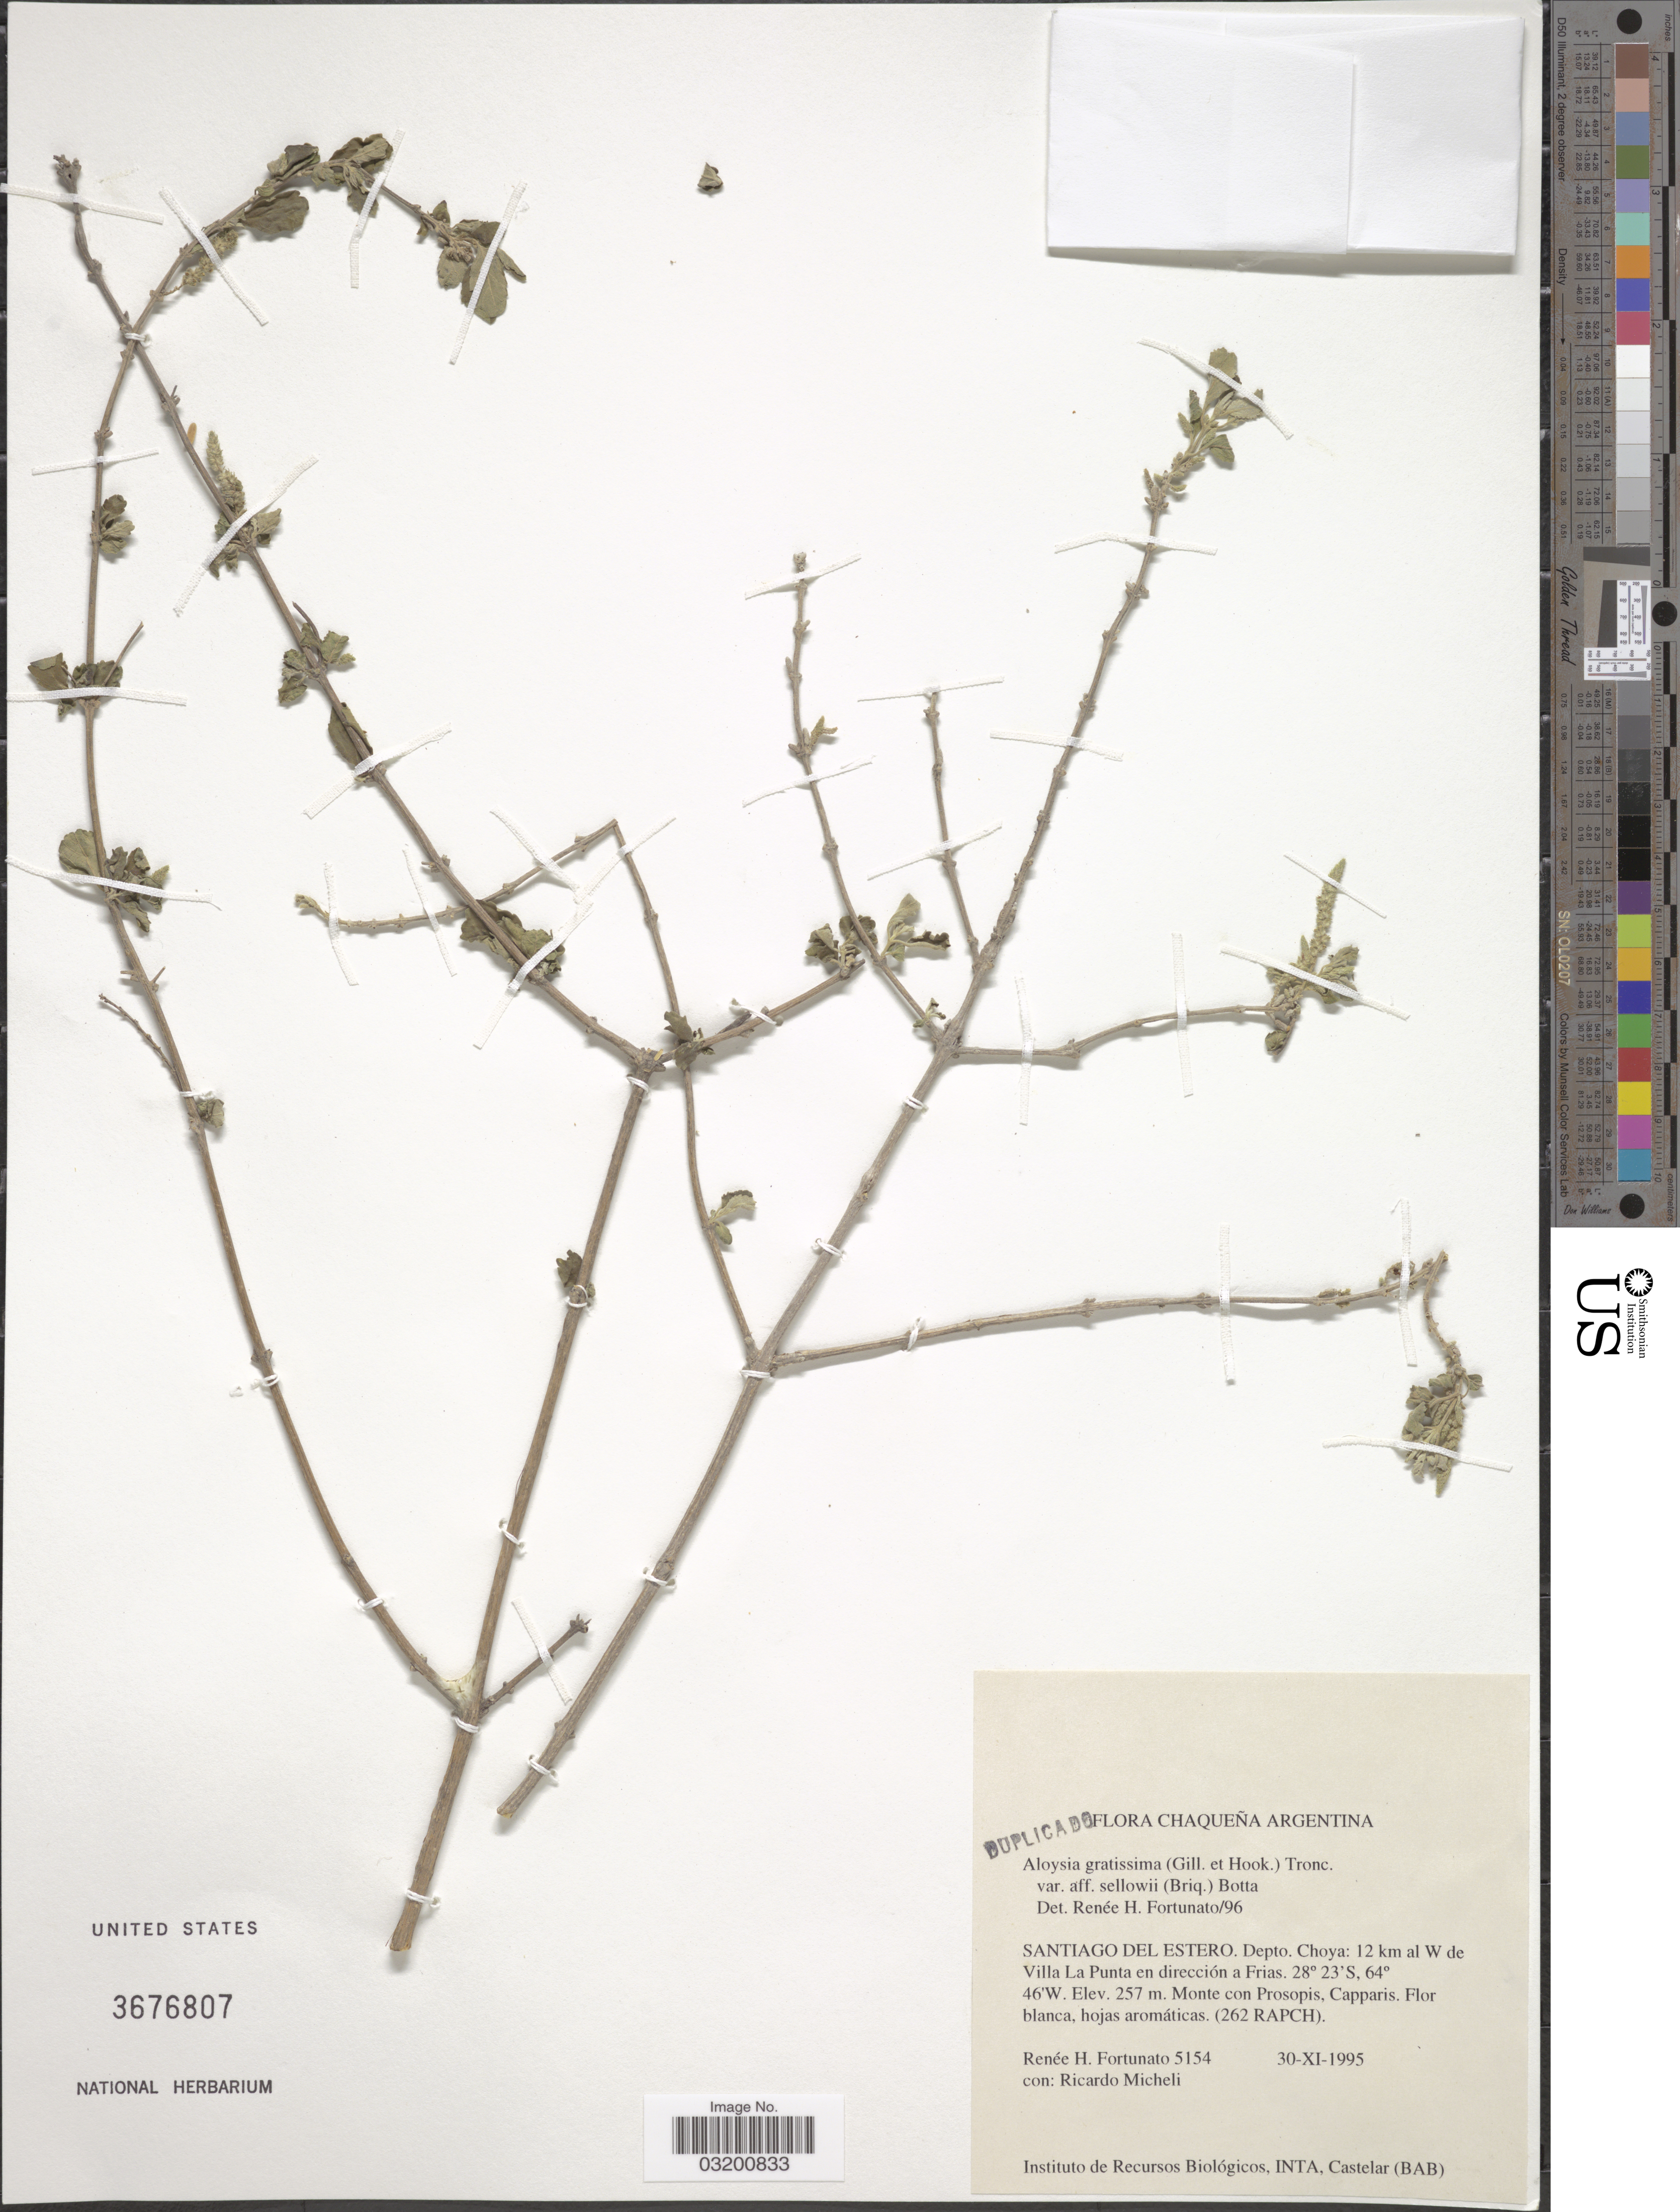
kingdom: Plantae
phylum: Tracheophyta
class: Magnoliopsida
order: Lamiales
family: Verbenaceae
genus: Aloysia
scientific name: Aloysia gratissima var. sellowii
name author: (Briq.) Botta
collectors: R. H. Fortunato & R. Micheli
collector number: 5154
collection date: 1995-11-30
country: Argentina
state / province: Santiago del Estero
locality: Depto. Choya: 12 km al W de Villa La Punta en dirección a Frias.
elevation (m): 257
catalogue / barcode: US 3676807